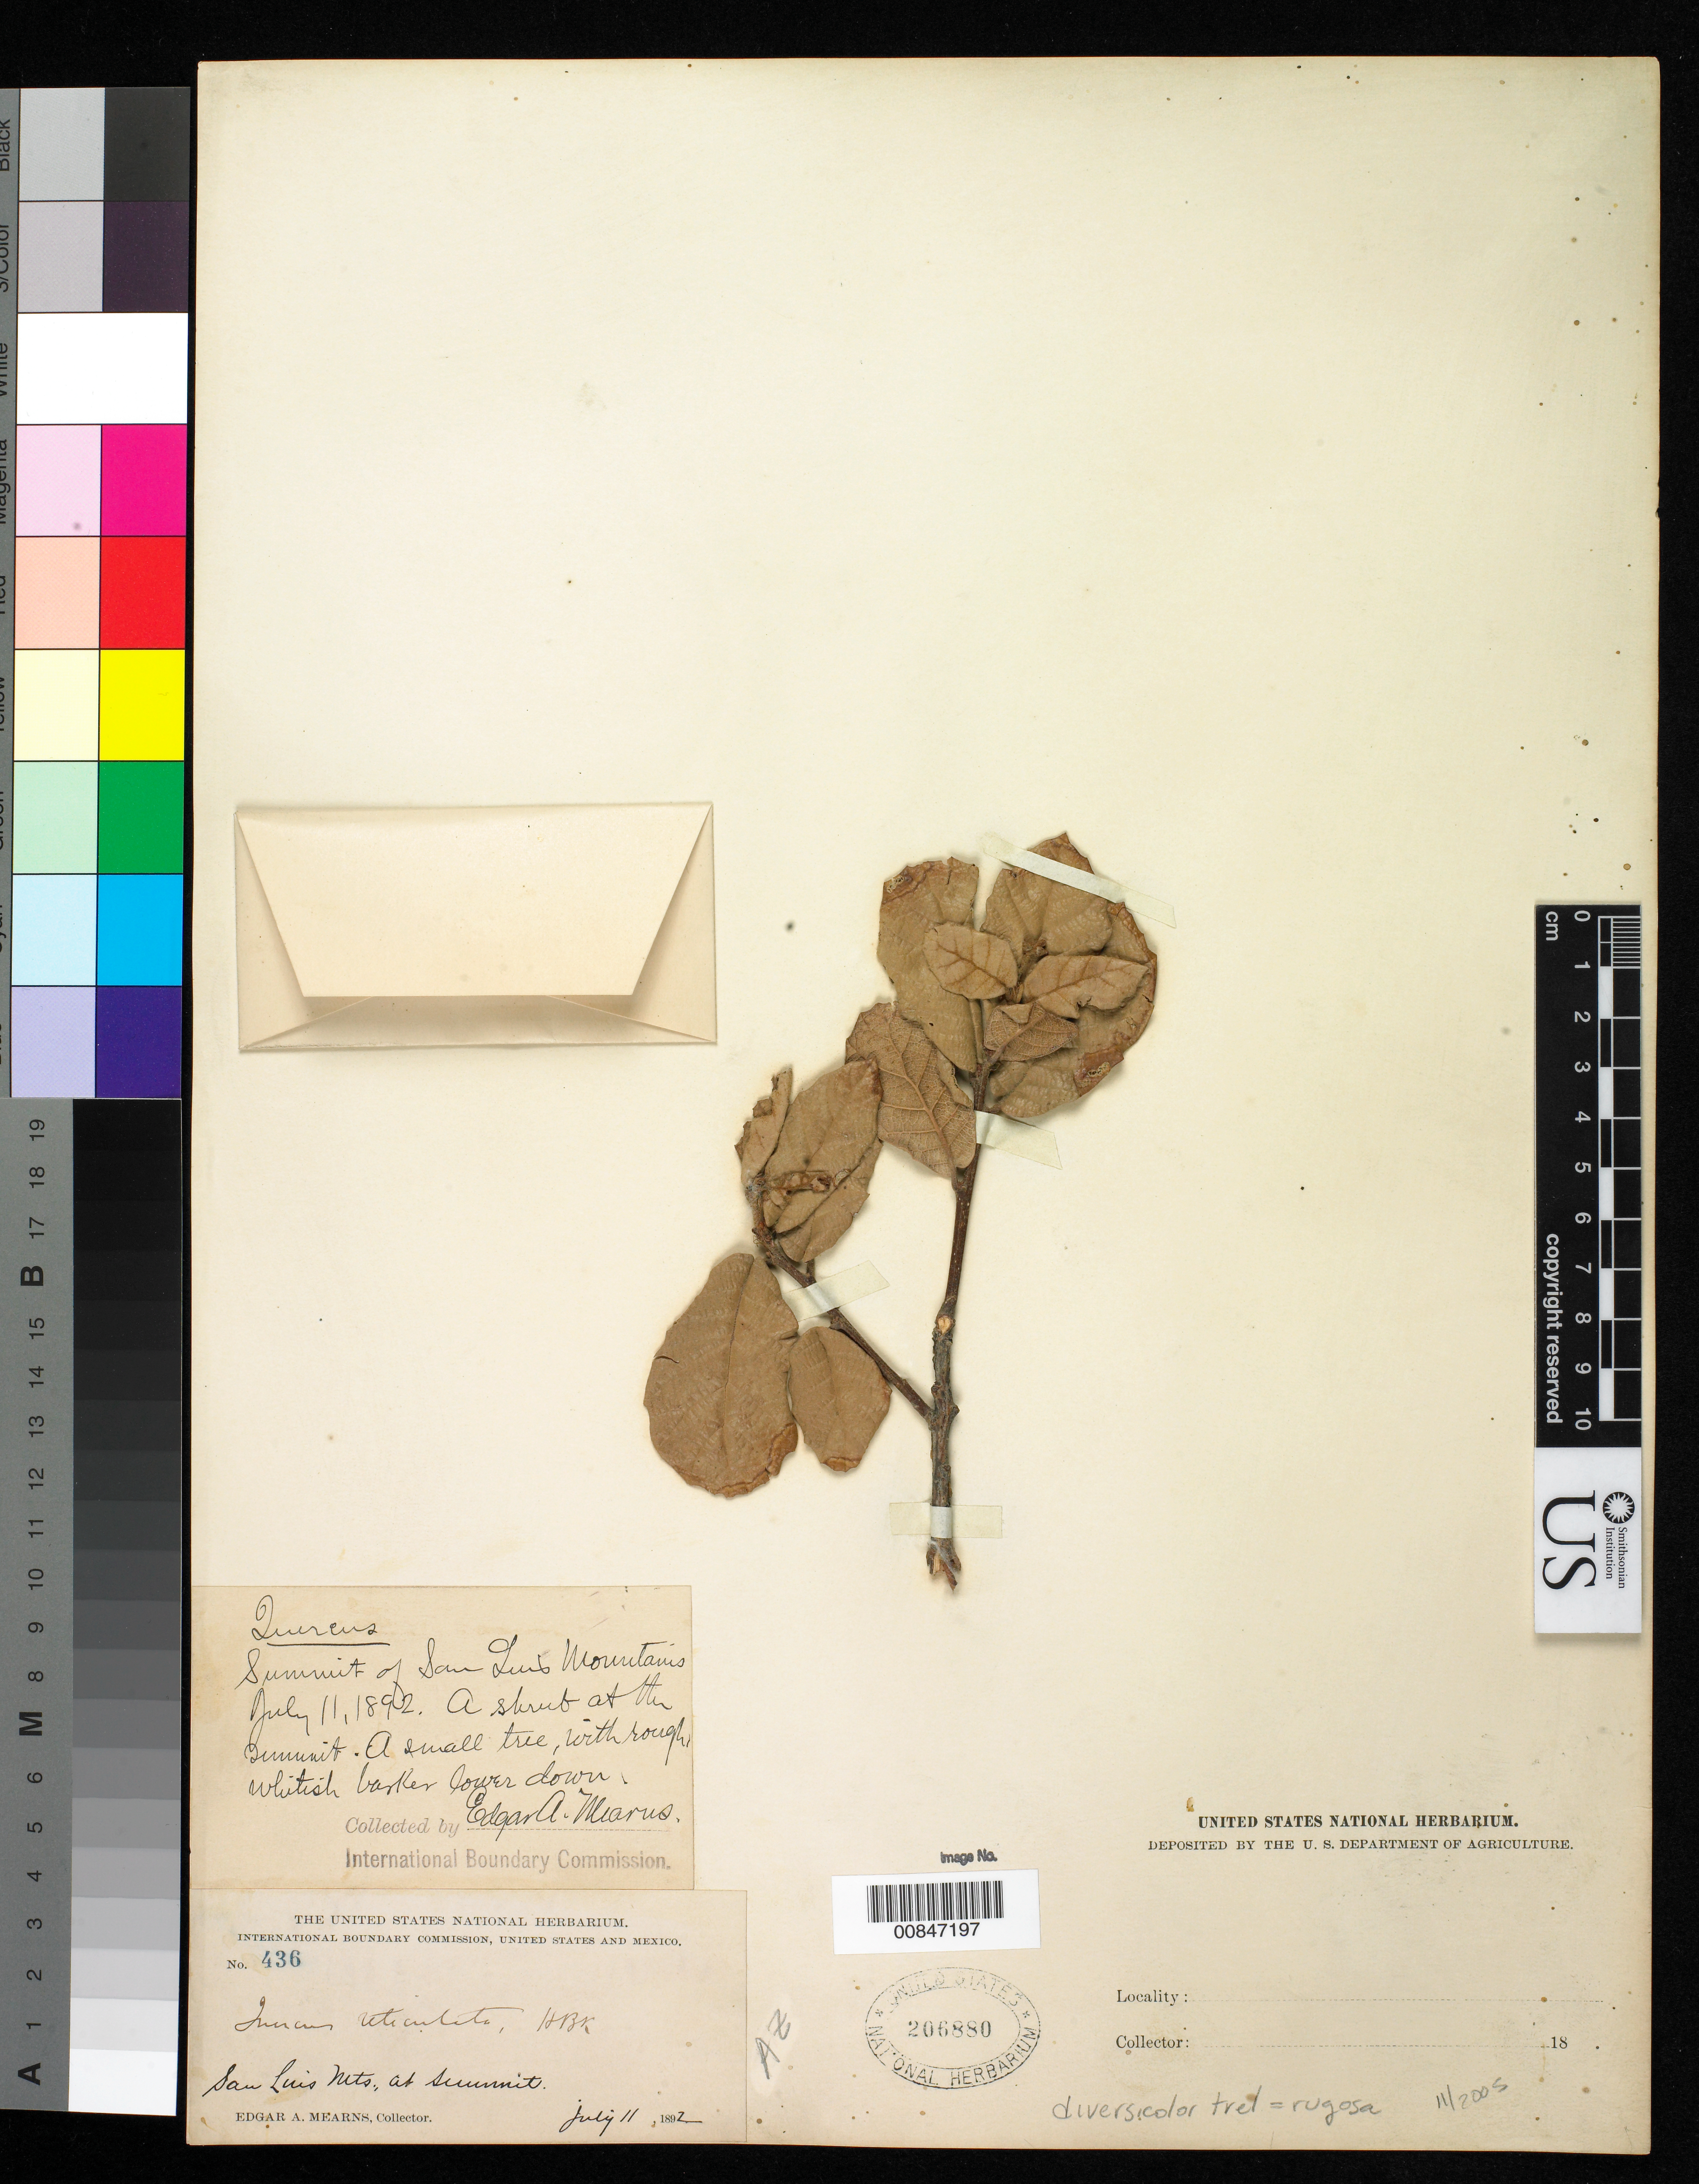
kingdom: Plantae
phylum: Tracheophyta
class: Magnoliopsida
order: Fagales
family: Fagaceae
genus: Quercus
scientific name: Quercus rugosa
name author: Née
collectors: E. A. Mearns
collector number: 436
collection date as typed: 11 Jul 1892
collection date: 1892-07-11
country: United States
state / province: Arizona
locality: San Luis Mts., at summit.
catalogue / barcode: US 206880